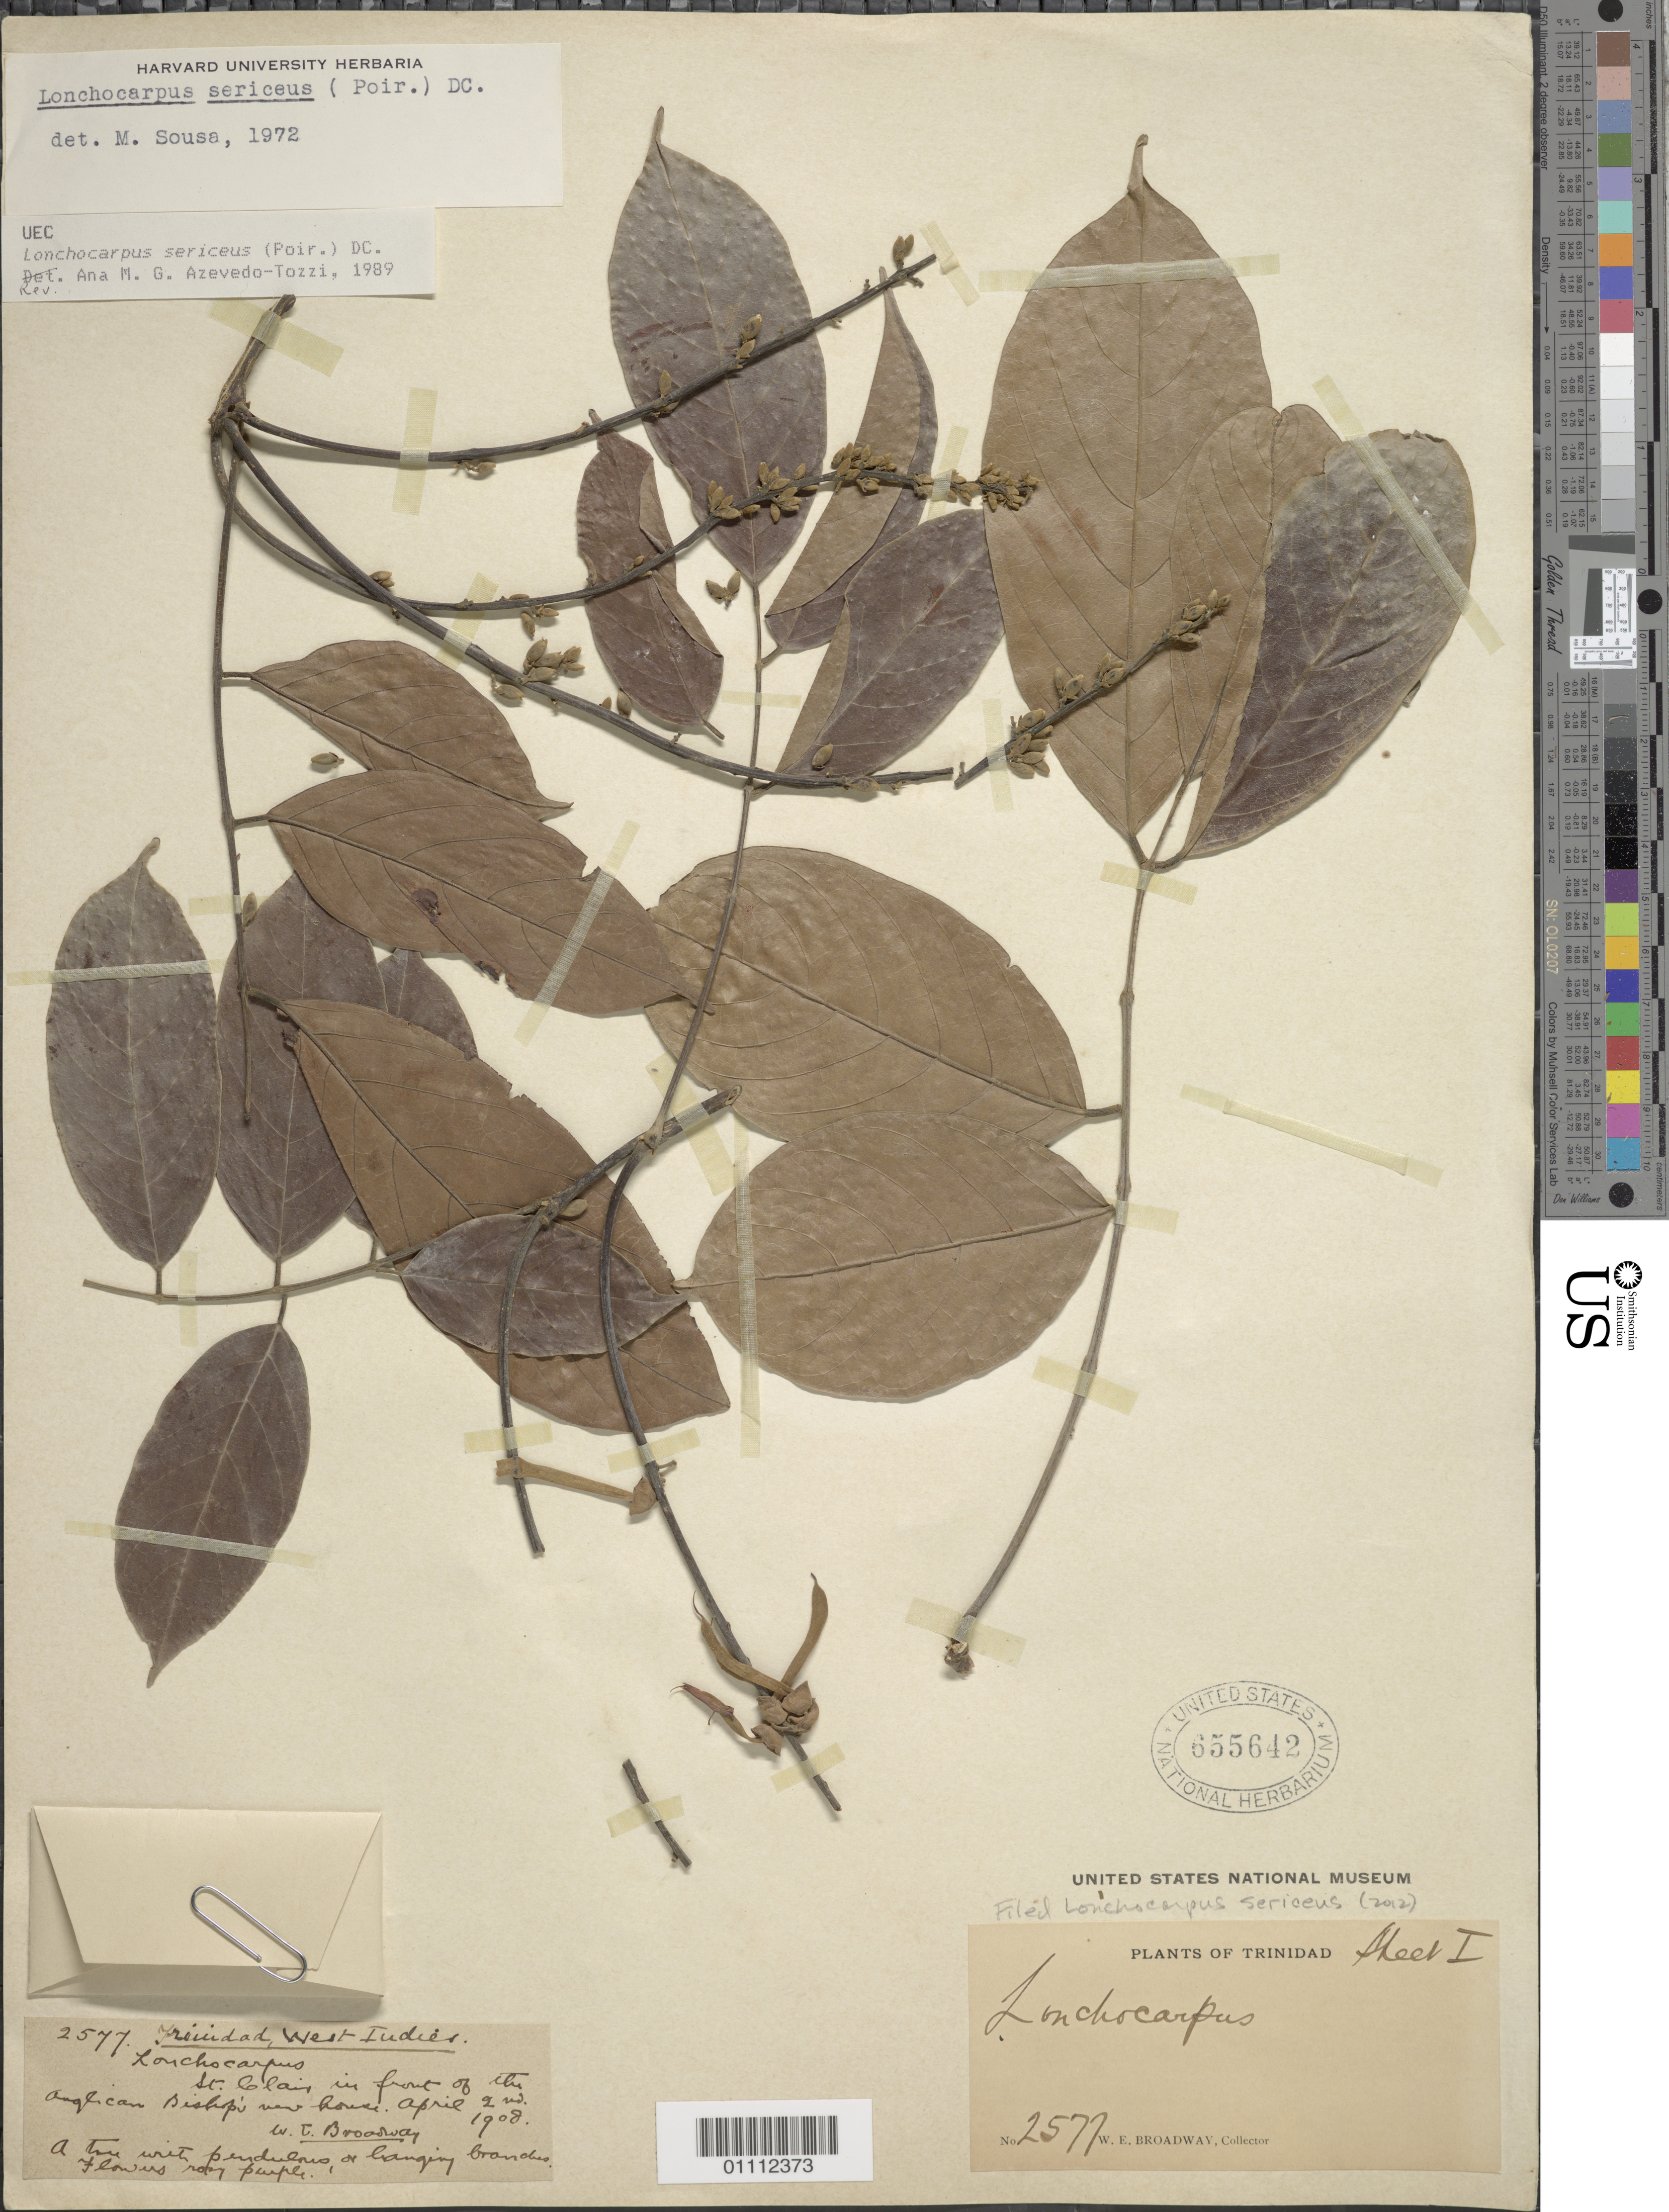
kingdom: Plantae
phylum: Tracheophyta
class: Magnoliopsida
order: Fabales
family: Fabaceae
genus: Lonchocarpus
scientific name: Lonchocarpus sericeus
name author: (Poir.) Kunth ex DC.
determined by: Azevedo Tozzi, A. M. G.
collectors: W. E. Broadway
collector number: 2577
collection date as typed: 02 Apr 1908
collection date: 1908-04-02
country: Trinidad and Tobago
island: Trinidad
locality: St. Clair, in front of the Anglican Bishop's new house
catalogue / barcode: US 655642